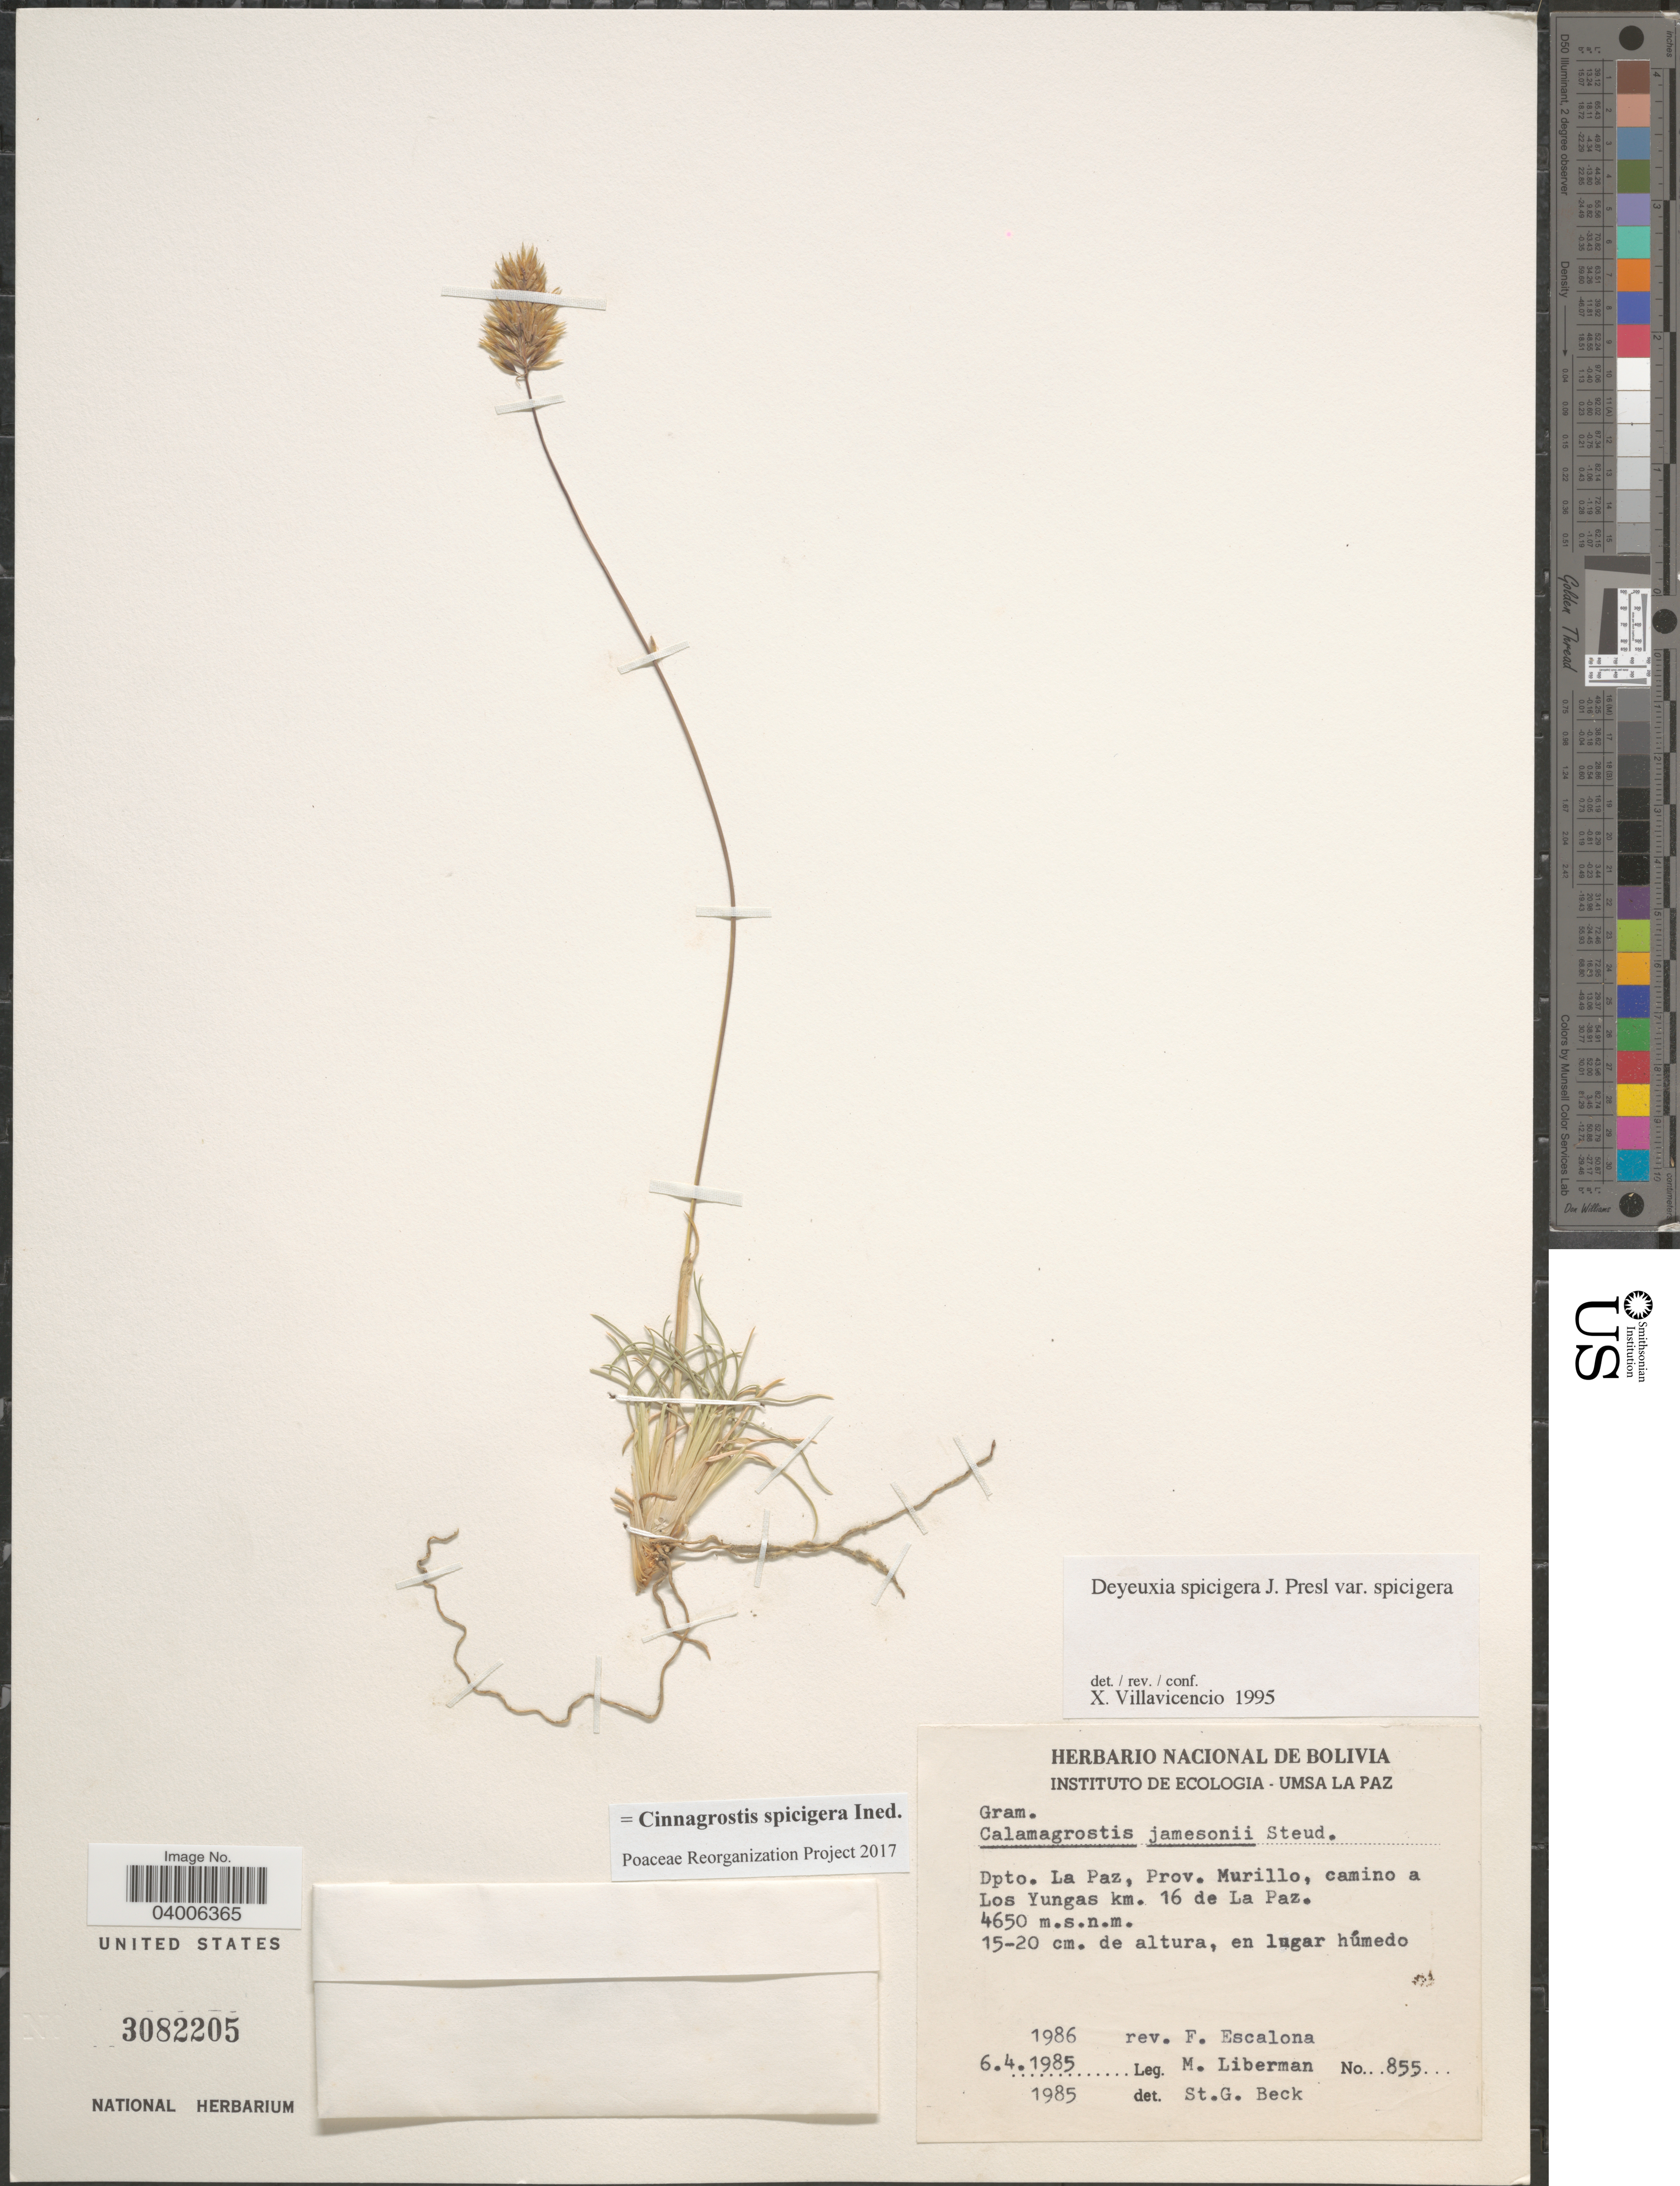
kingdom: Plantae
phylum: Tracheophyta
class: Liliopsida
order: Poales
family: Poaceae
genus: Cinnagrostis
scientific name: Cinnagrostis spicigera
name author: (J. Presl) P.M. Peterson et al.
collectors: M. Liberman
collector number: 855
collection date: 1985-04-06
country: Bolivia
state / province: La Paz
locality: Dpto. La Paz, Prov. Murillo, camino a Los Yungas km. 16 de La Paz.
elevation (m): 4650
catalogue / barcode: US 3082205